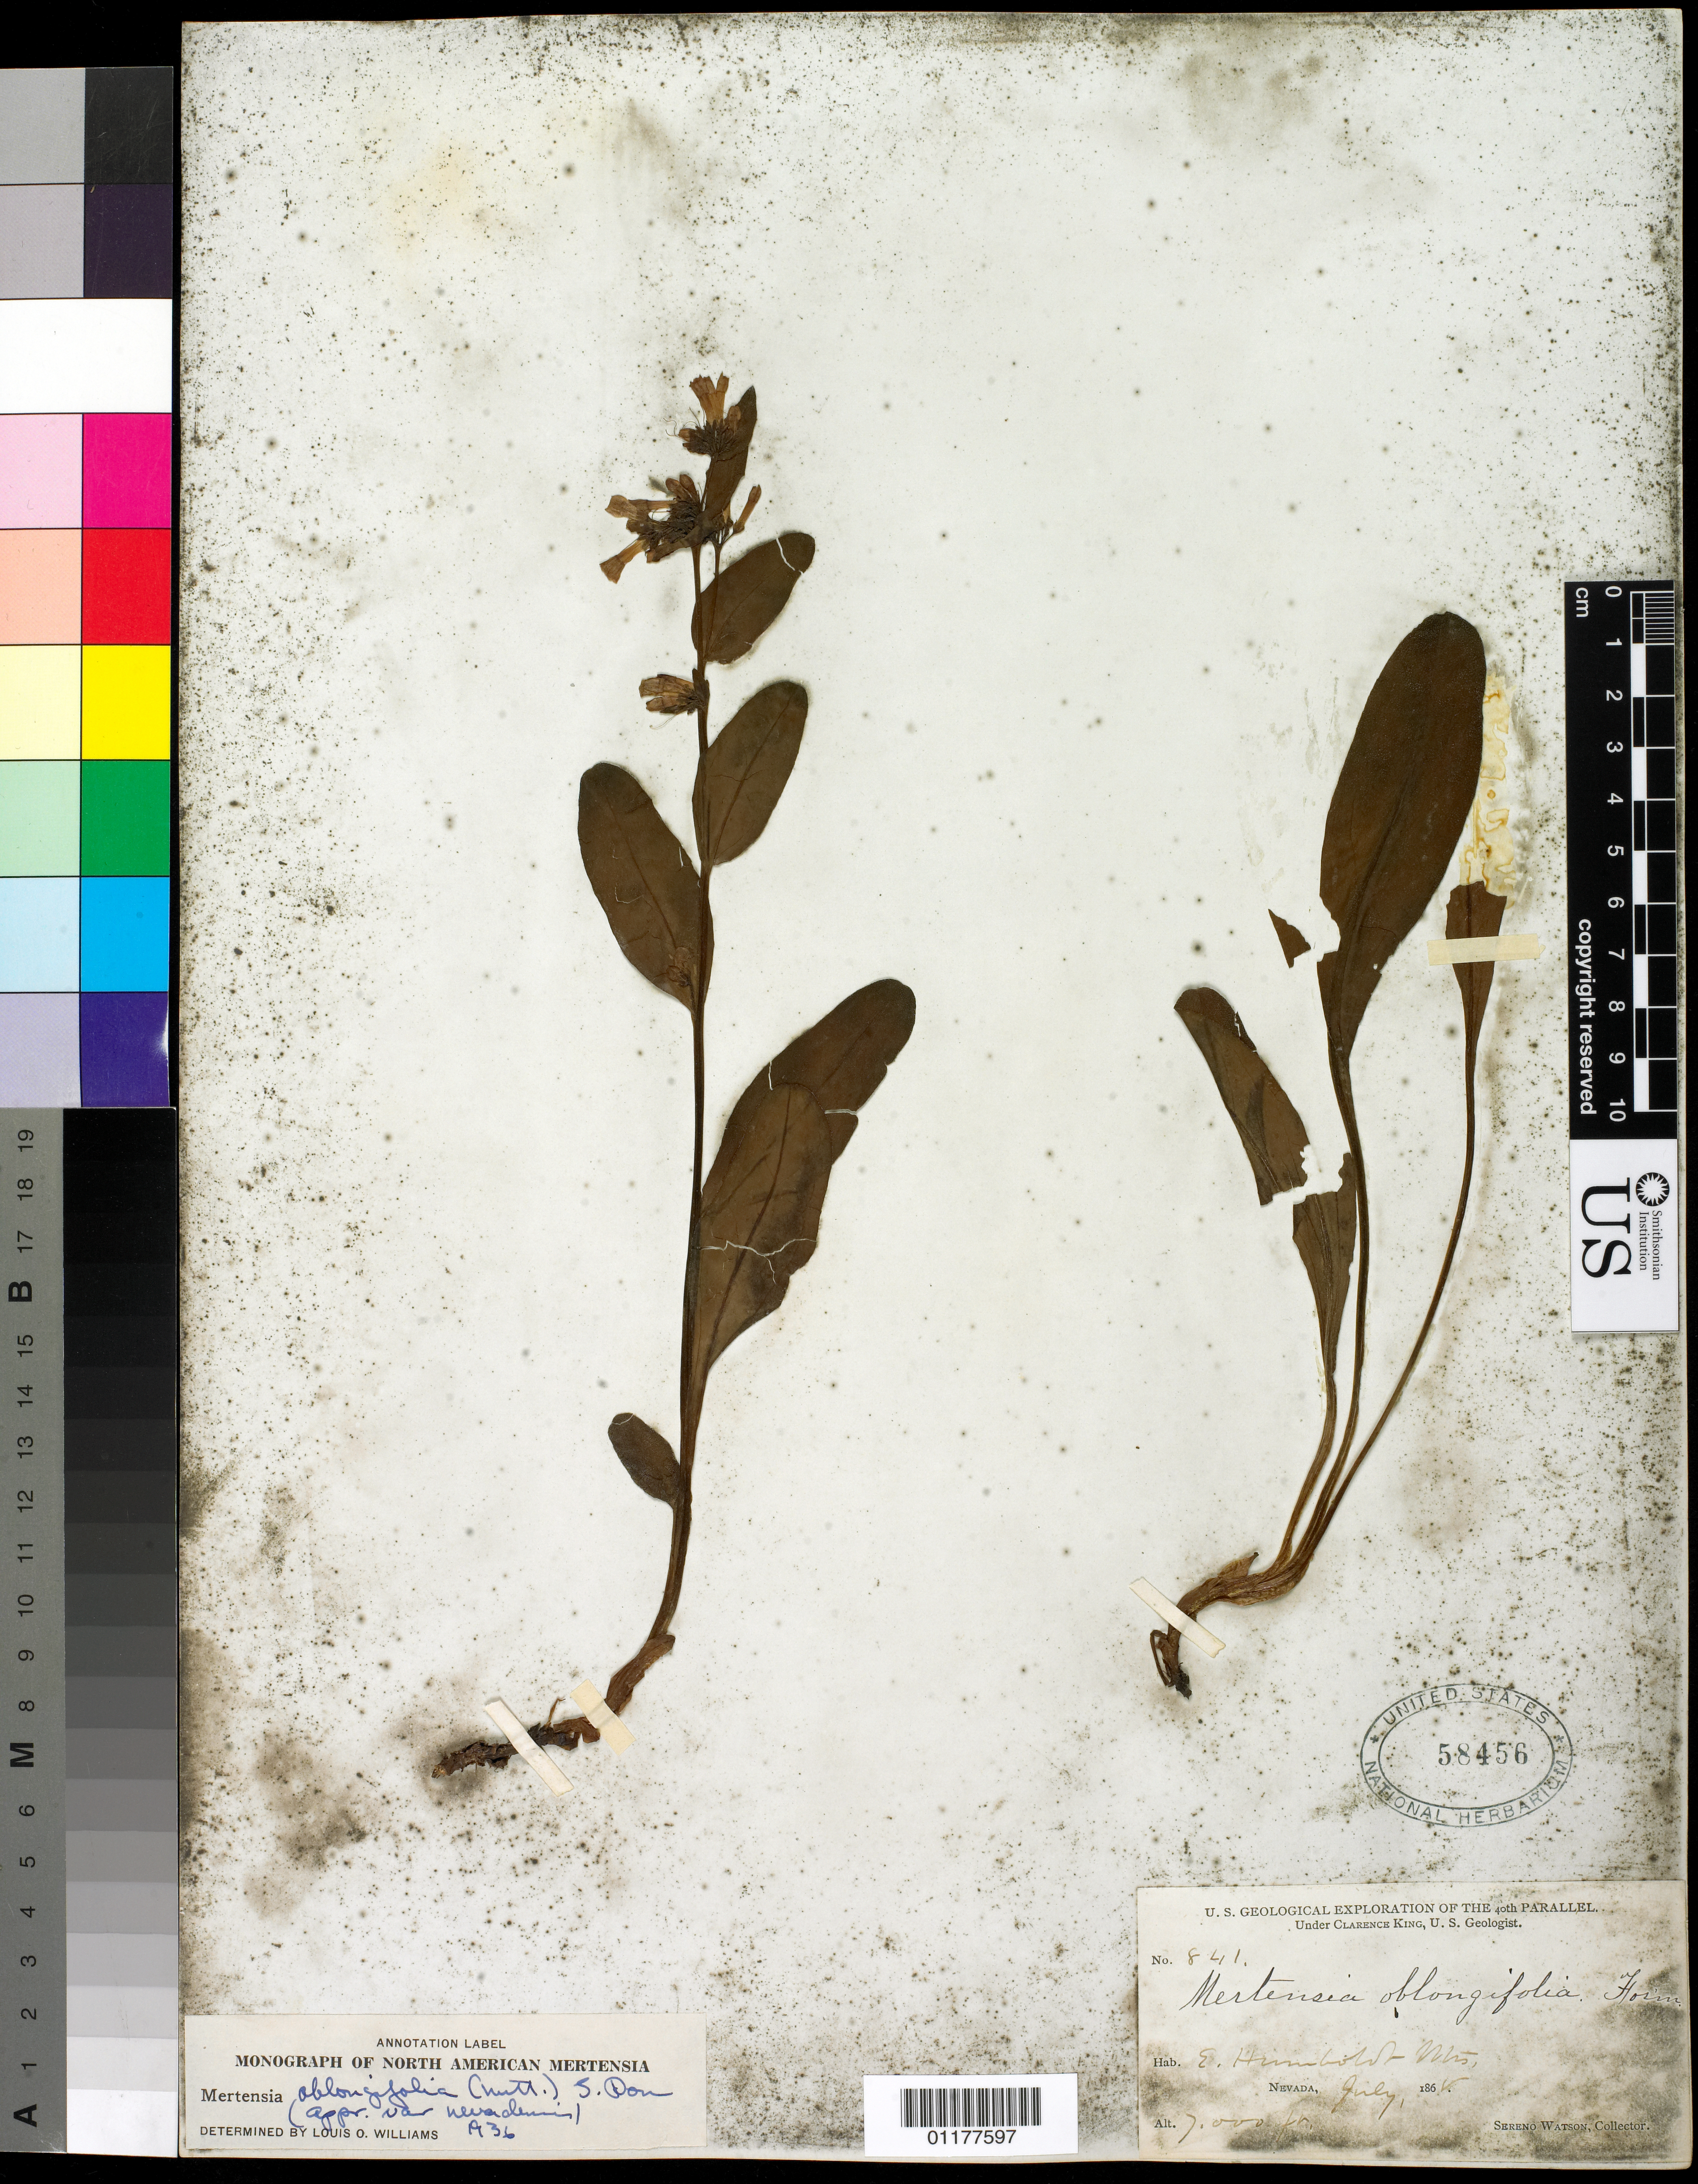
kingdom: Plantae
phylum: Tracheophyta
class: Magnoliopsida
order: Boraginales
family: Boraginaceae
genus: Mertensia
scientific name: Mertensia oblongifolia var. nevadensis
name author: (A. Nelson) L.O. Williams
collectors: S. Watson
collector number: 841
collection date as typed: Jul 1868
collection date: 1868-07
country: United States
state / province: Nevada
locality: E. Humboldt Mts.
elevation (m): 2134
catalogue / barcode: US 58456